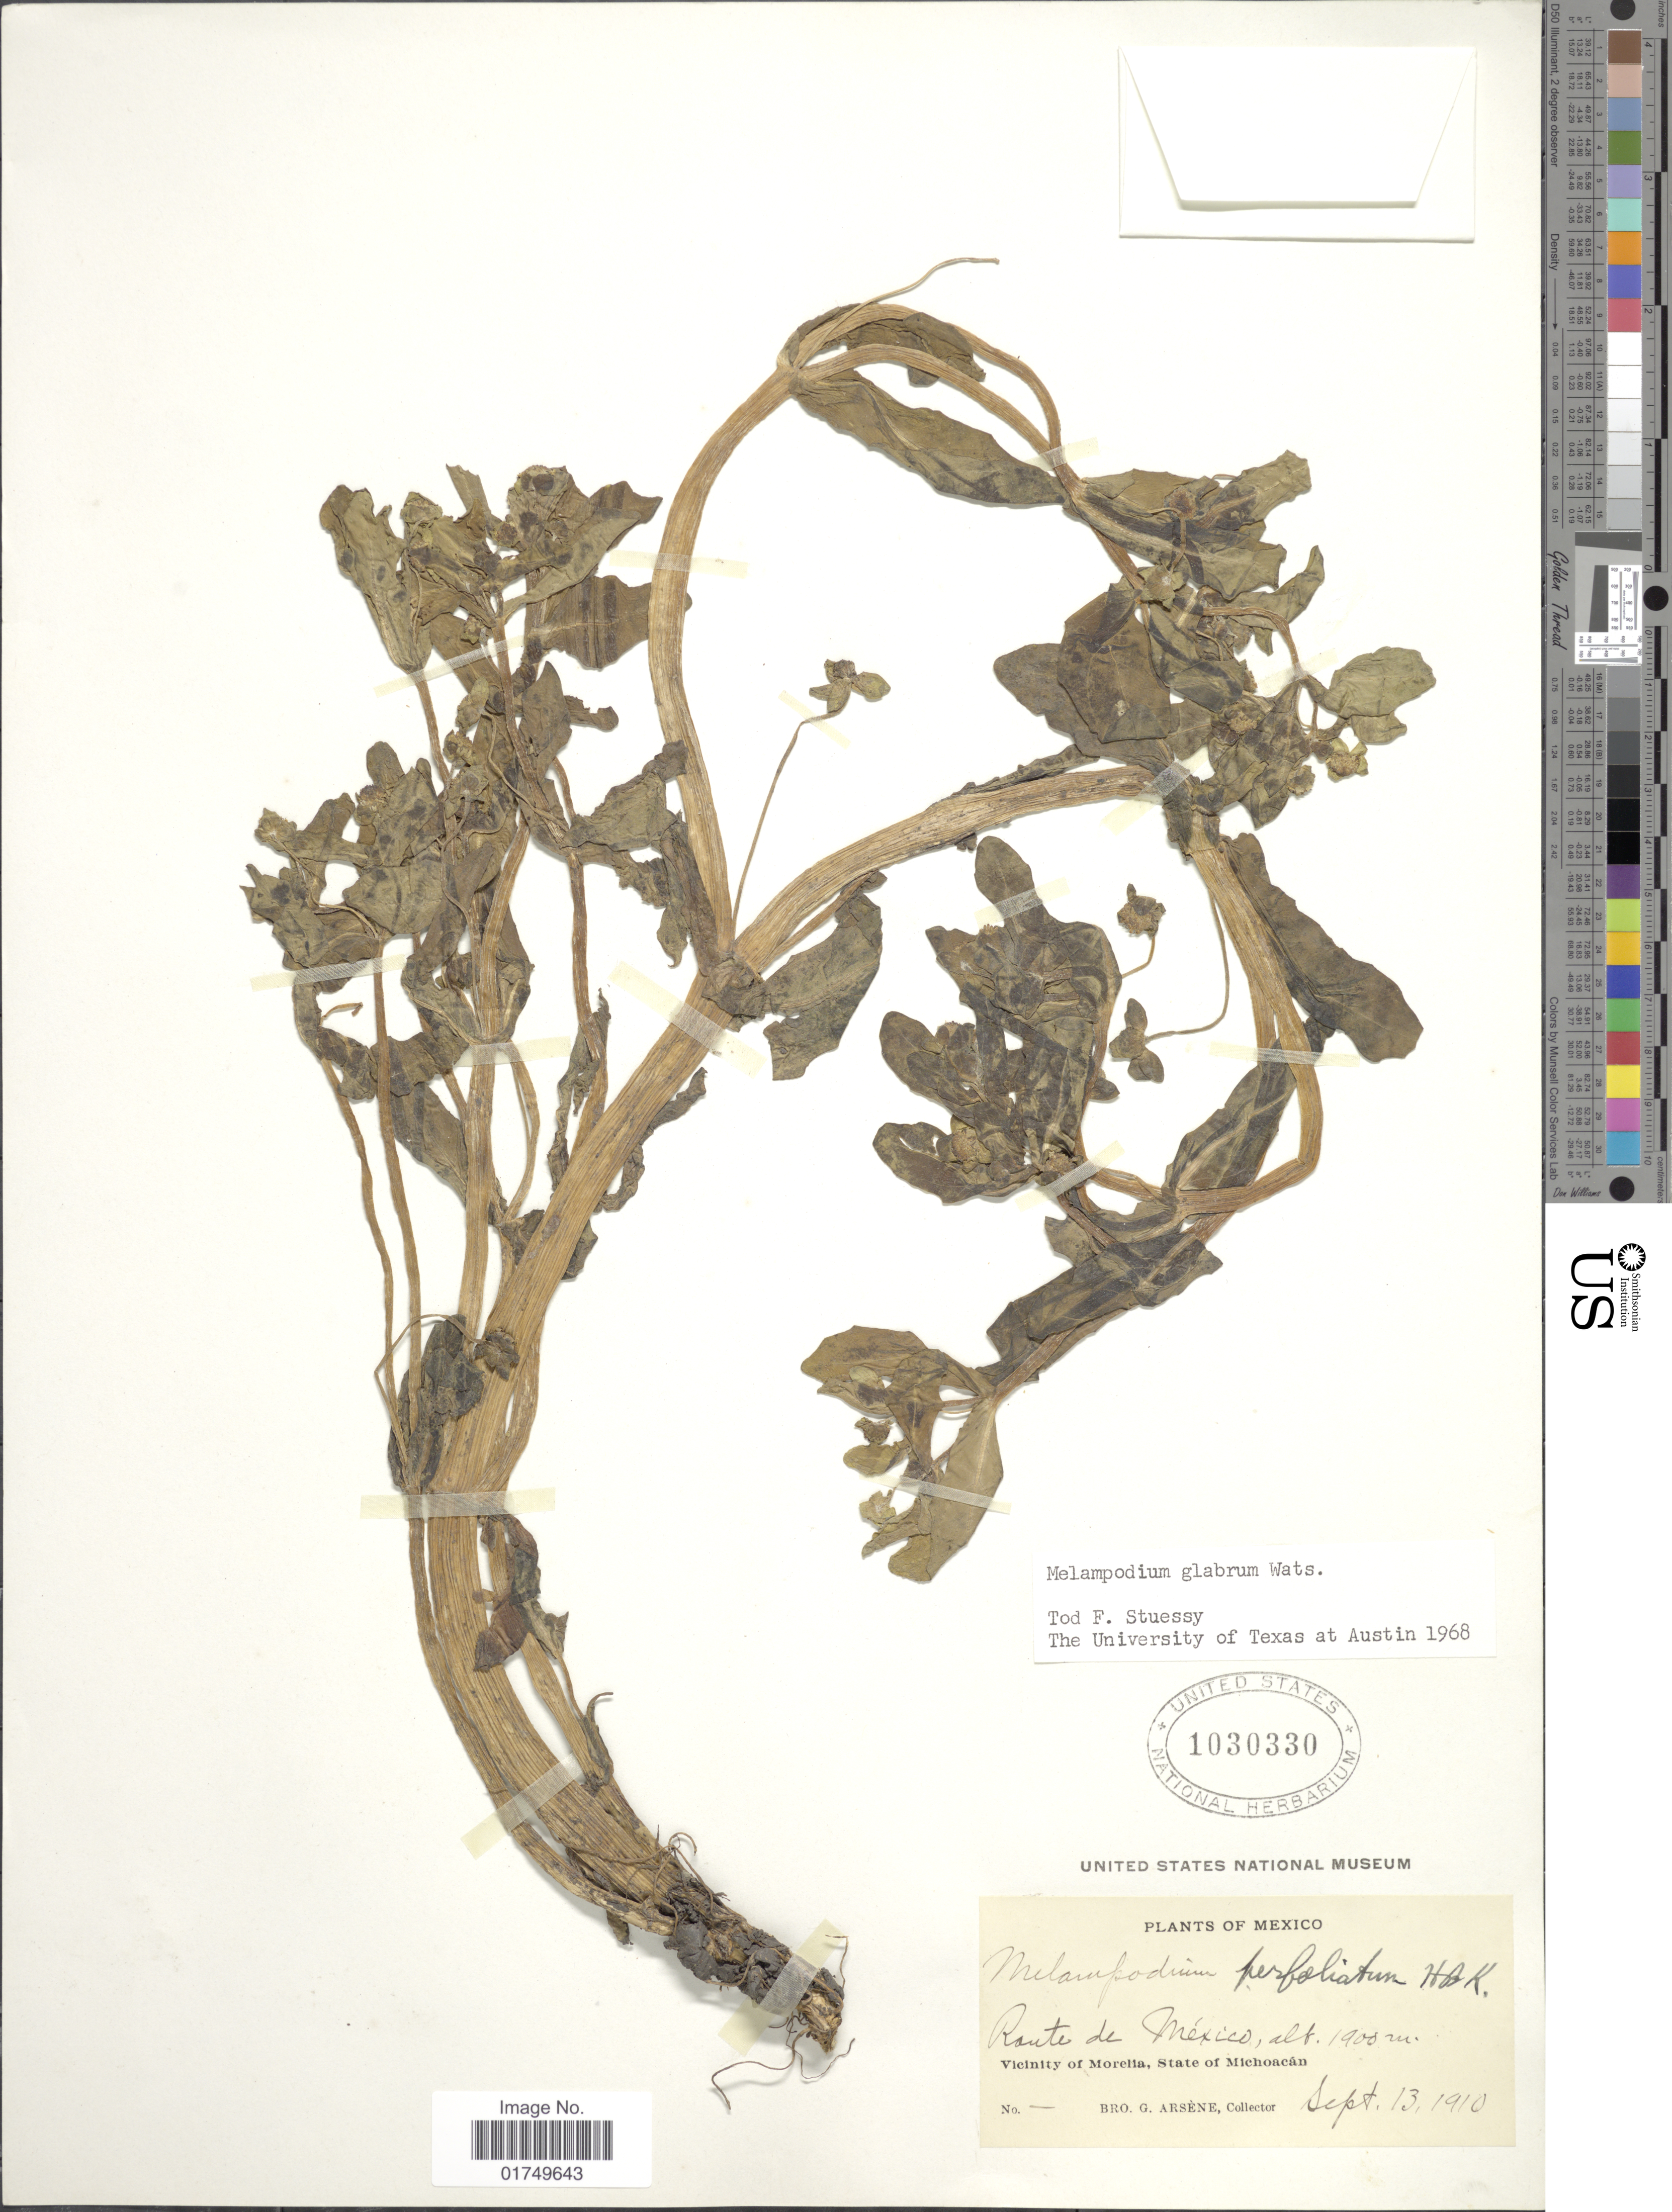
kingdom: Plantae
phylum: Tracheophyta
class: Magnoliopsida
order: Asterales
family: Asteraceae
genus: Melampodium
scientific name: Melampodium glabrum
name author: S. Watson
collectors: Bro. G. Arsène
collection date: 1910-09-13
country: Mexico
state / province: Michoacán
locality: Route de Mexico, Vicinity of Morelia, State of Michoacan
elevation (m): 1900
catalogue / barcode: US 1030330